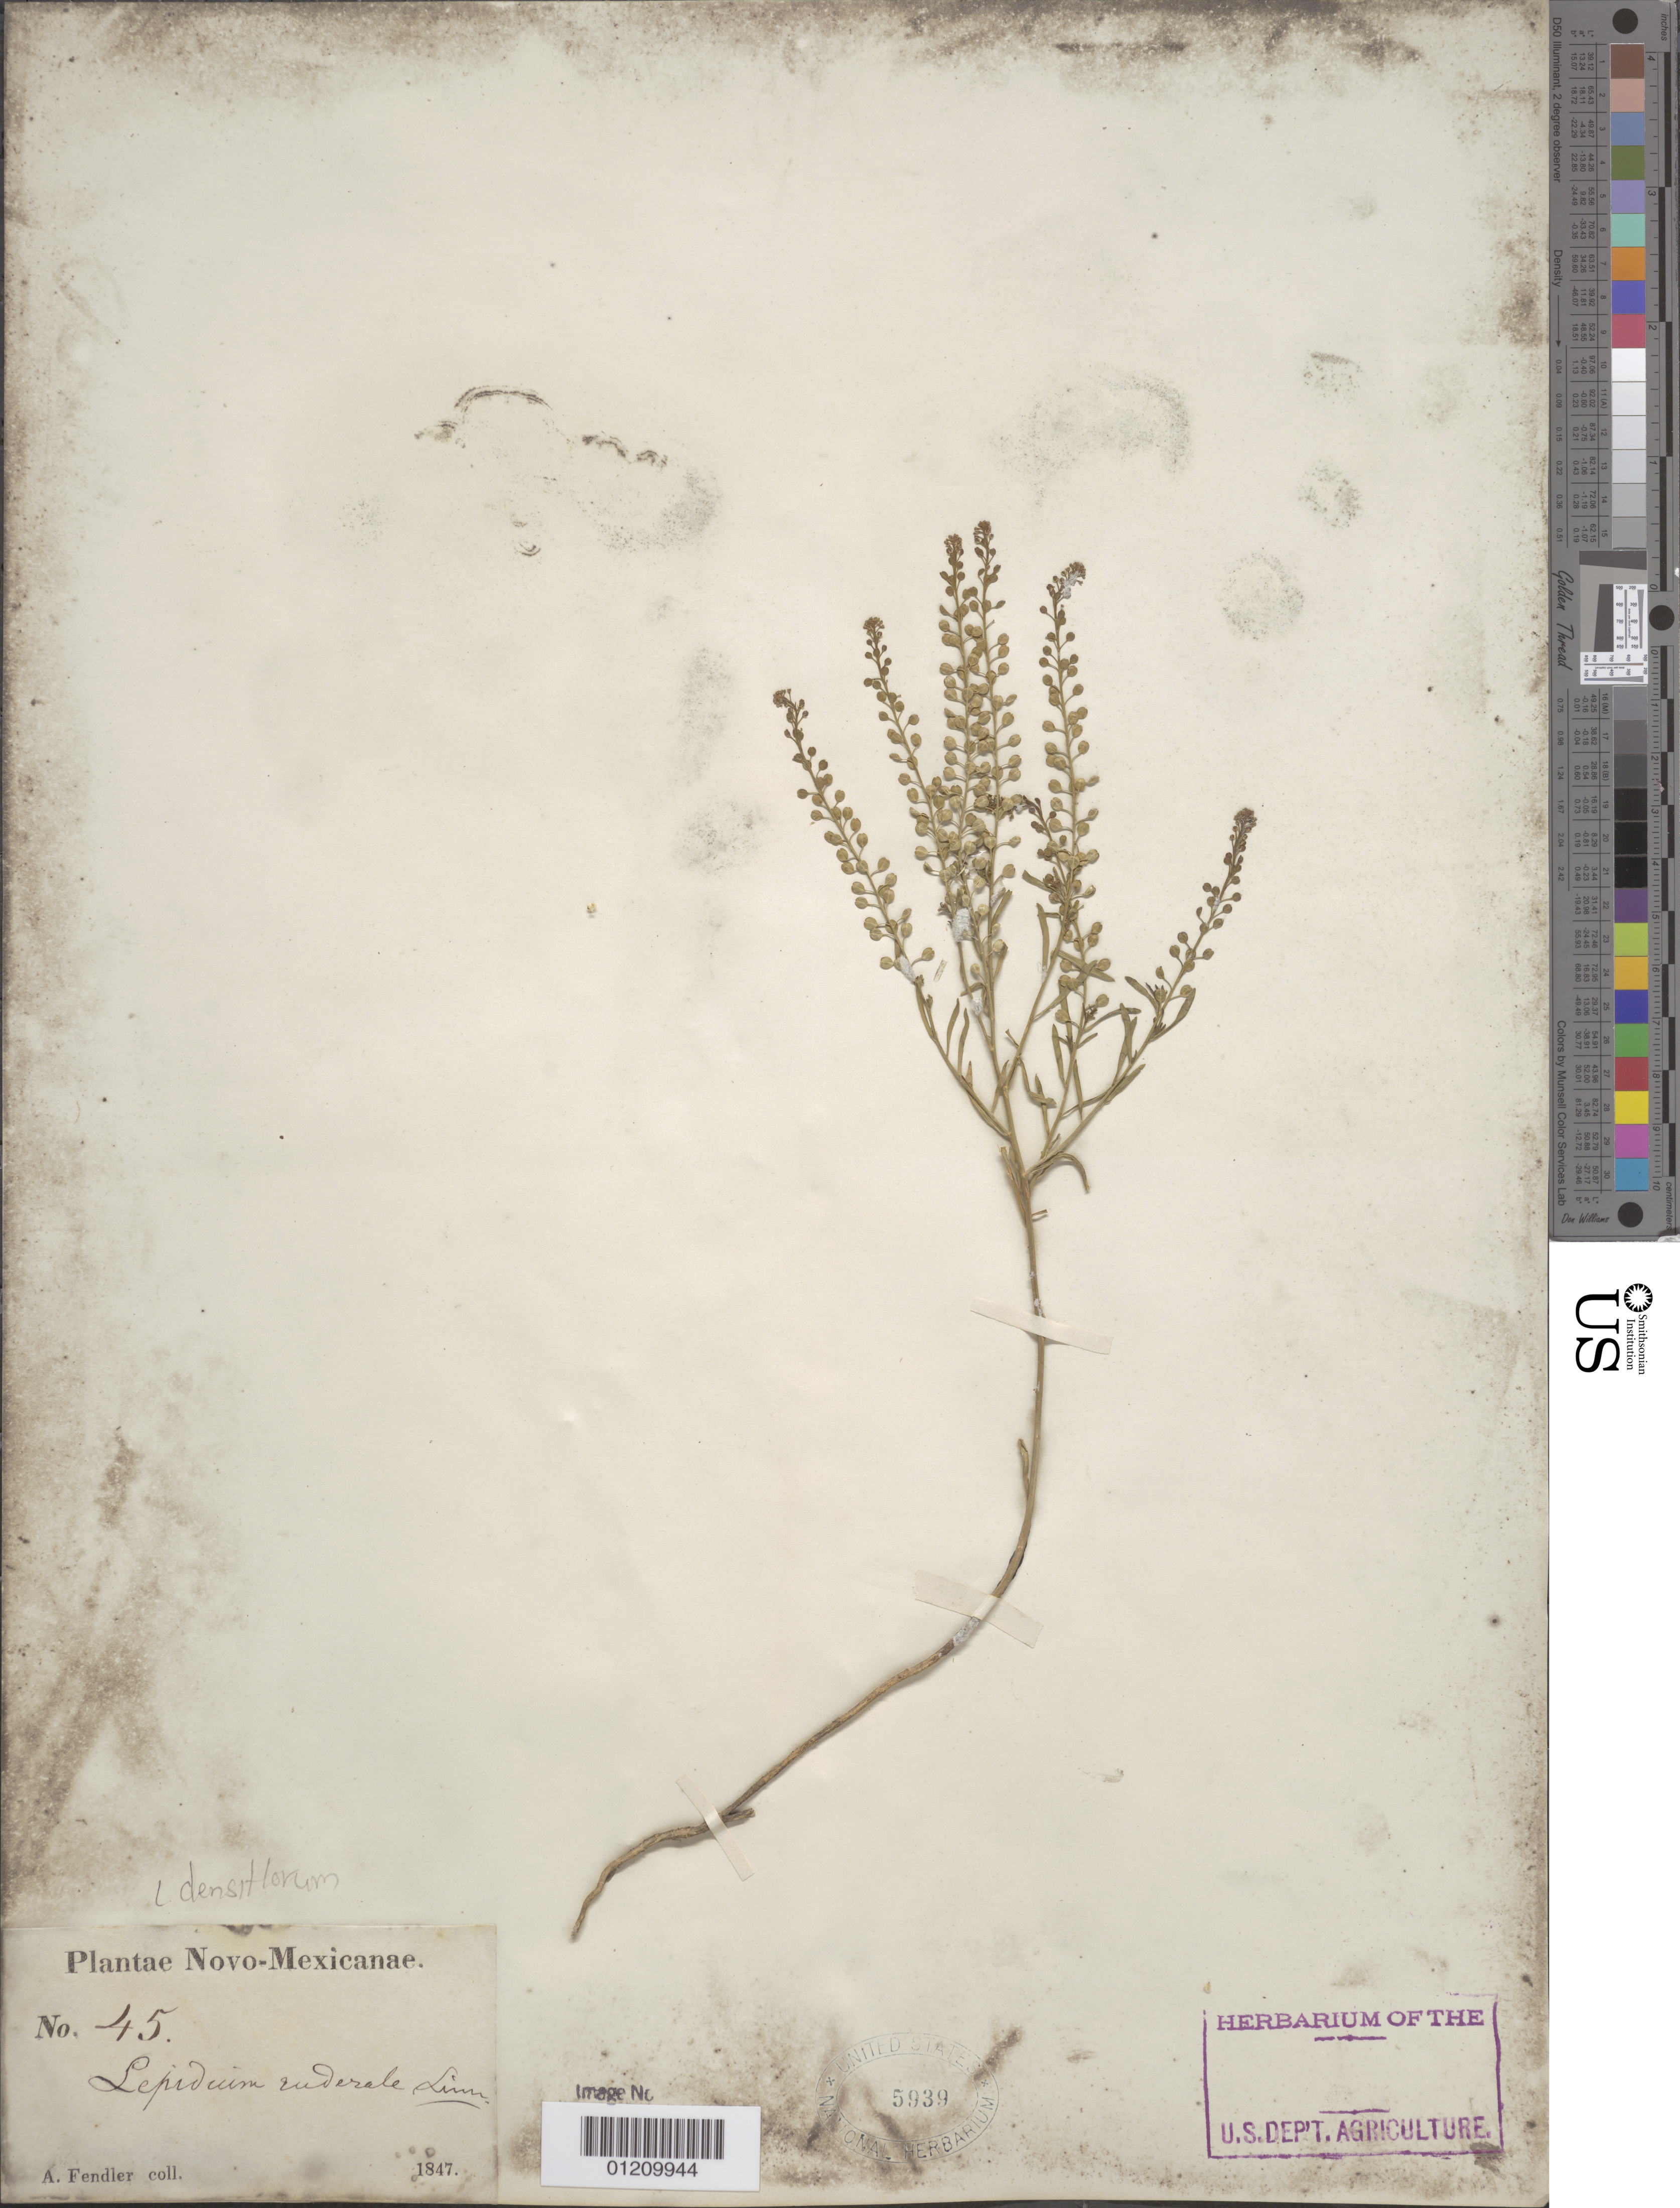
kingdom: Plantae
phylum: Tracheophyta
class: Magnoliopsida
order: Brassicales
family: Brassicaceae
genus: Lepidium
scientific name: Lepidium densiflorum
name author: Schrad.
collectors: A. Fendler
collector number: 45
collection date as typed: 1847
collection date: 1847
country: United States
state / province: New Mexico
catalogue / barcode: US 5939